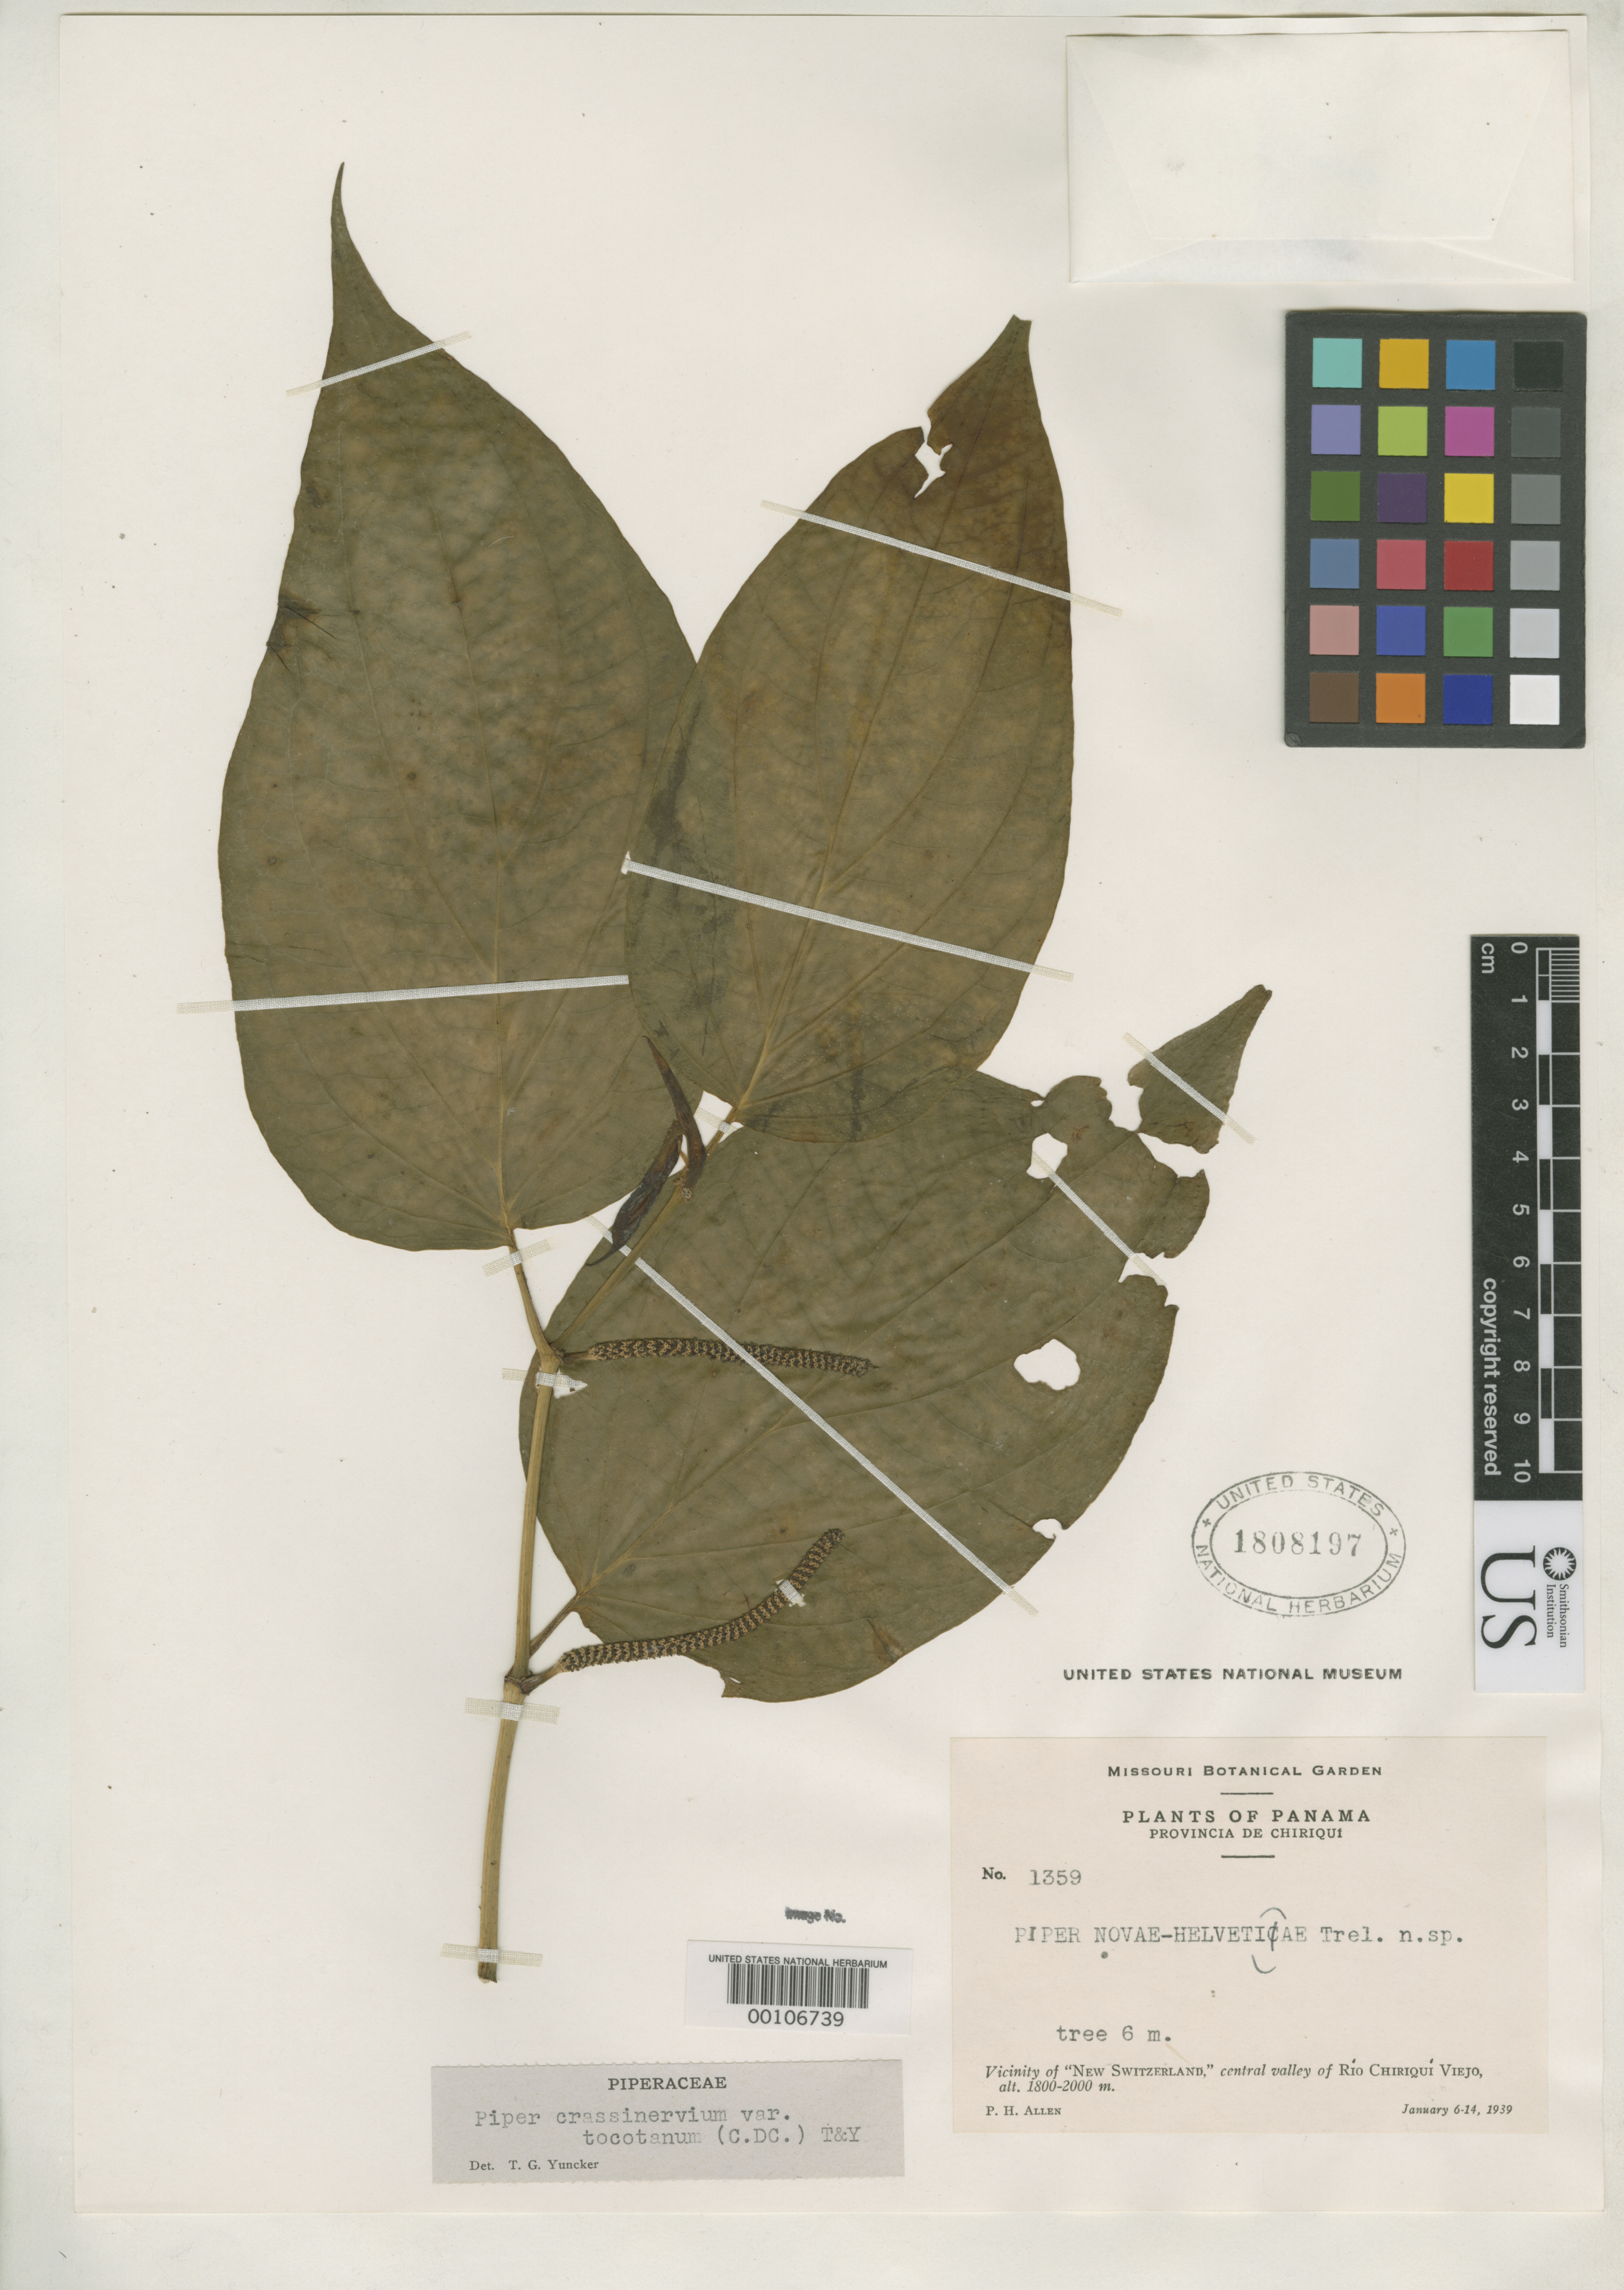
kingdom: Plantae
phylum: Tracheophyta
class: Magnoliopsida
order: Piperales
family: Piperaceae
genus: Piper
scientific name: Piper novae-helvetiae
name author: Trel. in Woodson & Schery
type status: Isotype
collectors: P. H. Allen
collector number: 1359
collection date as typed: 06 Jan 1939 to 14 Jan 1939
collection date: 1939-01-06/1939-01-14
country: Panama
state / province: Chiriquí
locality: Vicinity of "New Switzerland", Central Valley of Rio Chiriqui Viejo.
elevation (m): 1800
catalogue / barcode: US 1808197